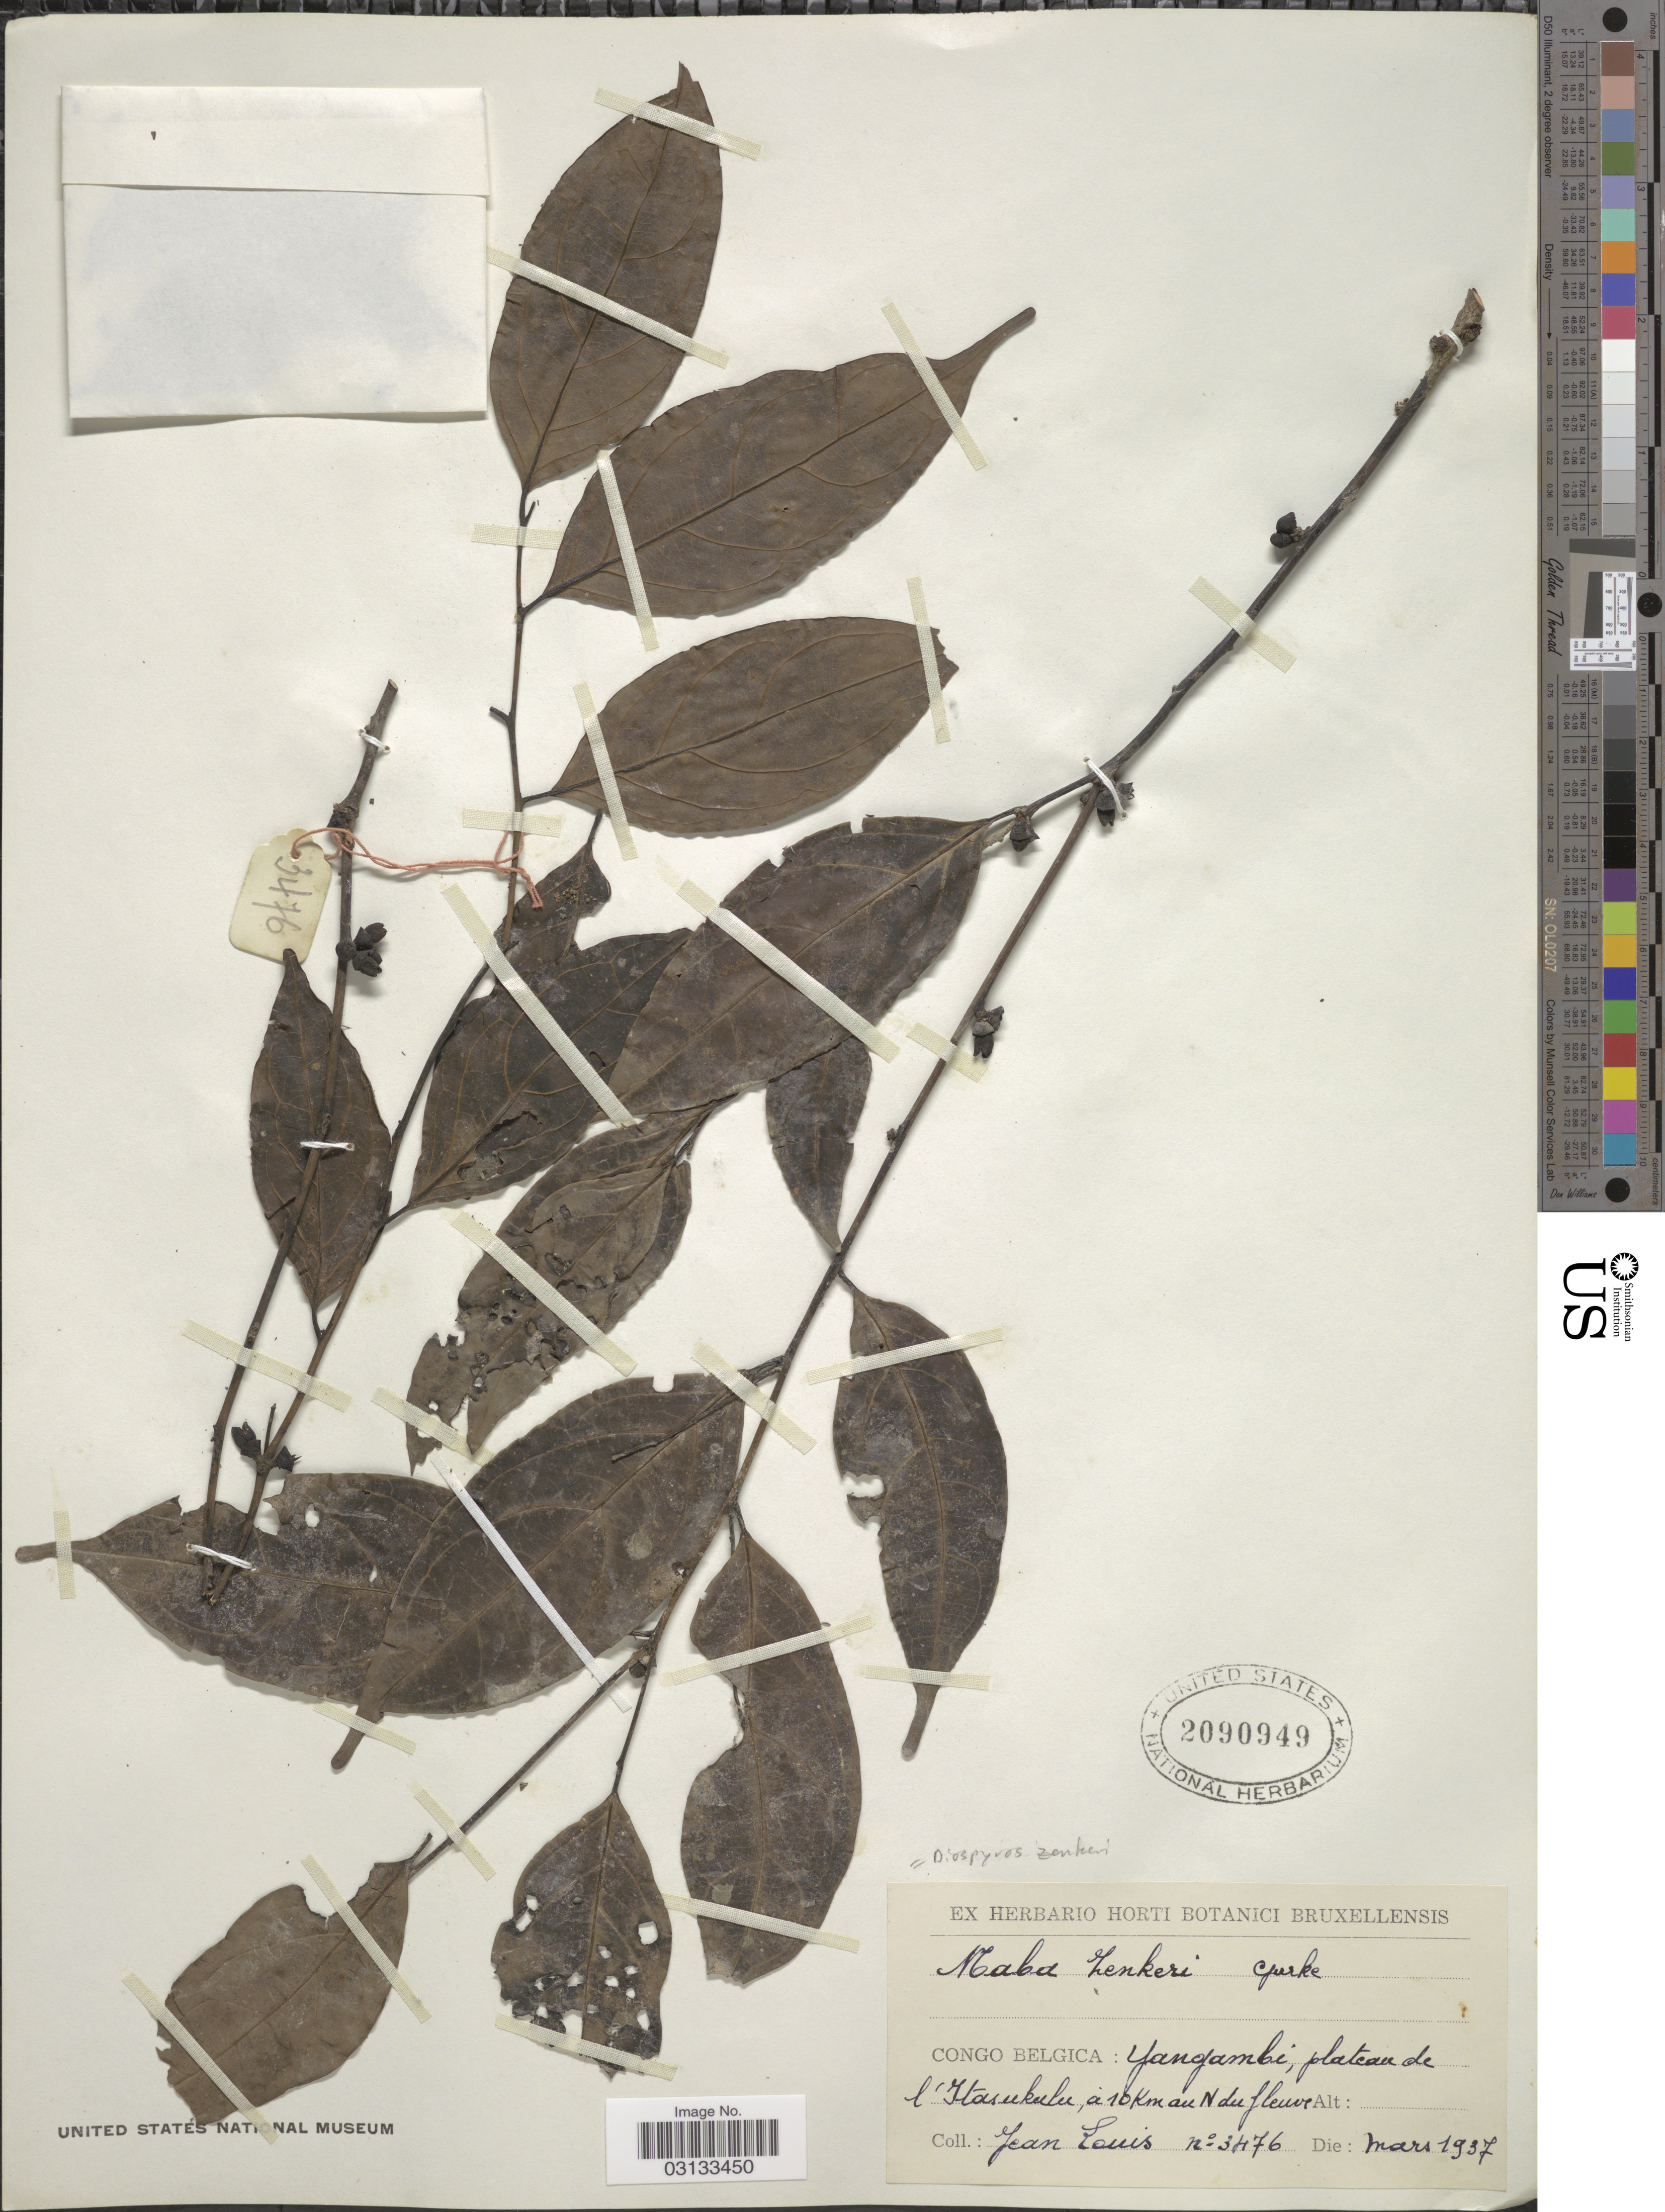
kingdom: Plantae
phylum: Tracheophyta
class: Magnoliopsida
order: Ericales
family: Ebenaceae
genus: Diospyros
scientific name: Diospyros zenkeri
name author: (Gürke) F. White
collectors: J. Louis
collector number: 3476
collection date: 1937-03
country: Congo, Democratic Republic of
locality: Congo Belgica: Yangambi, plateau de l'Itasukulu, a 16 Km au N du fleuve.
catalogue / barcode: US 2090949